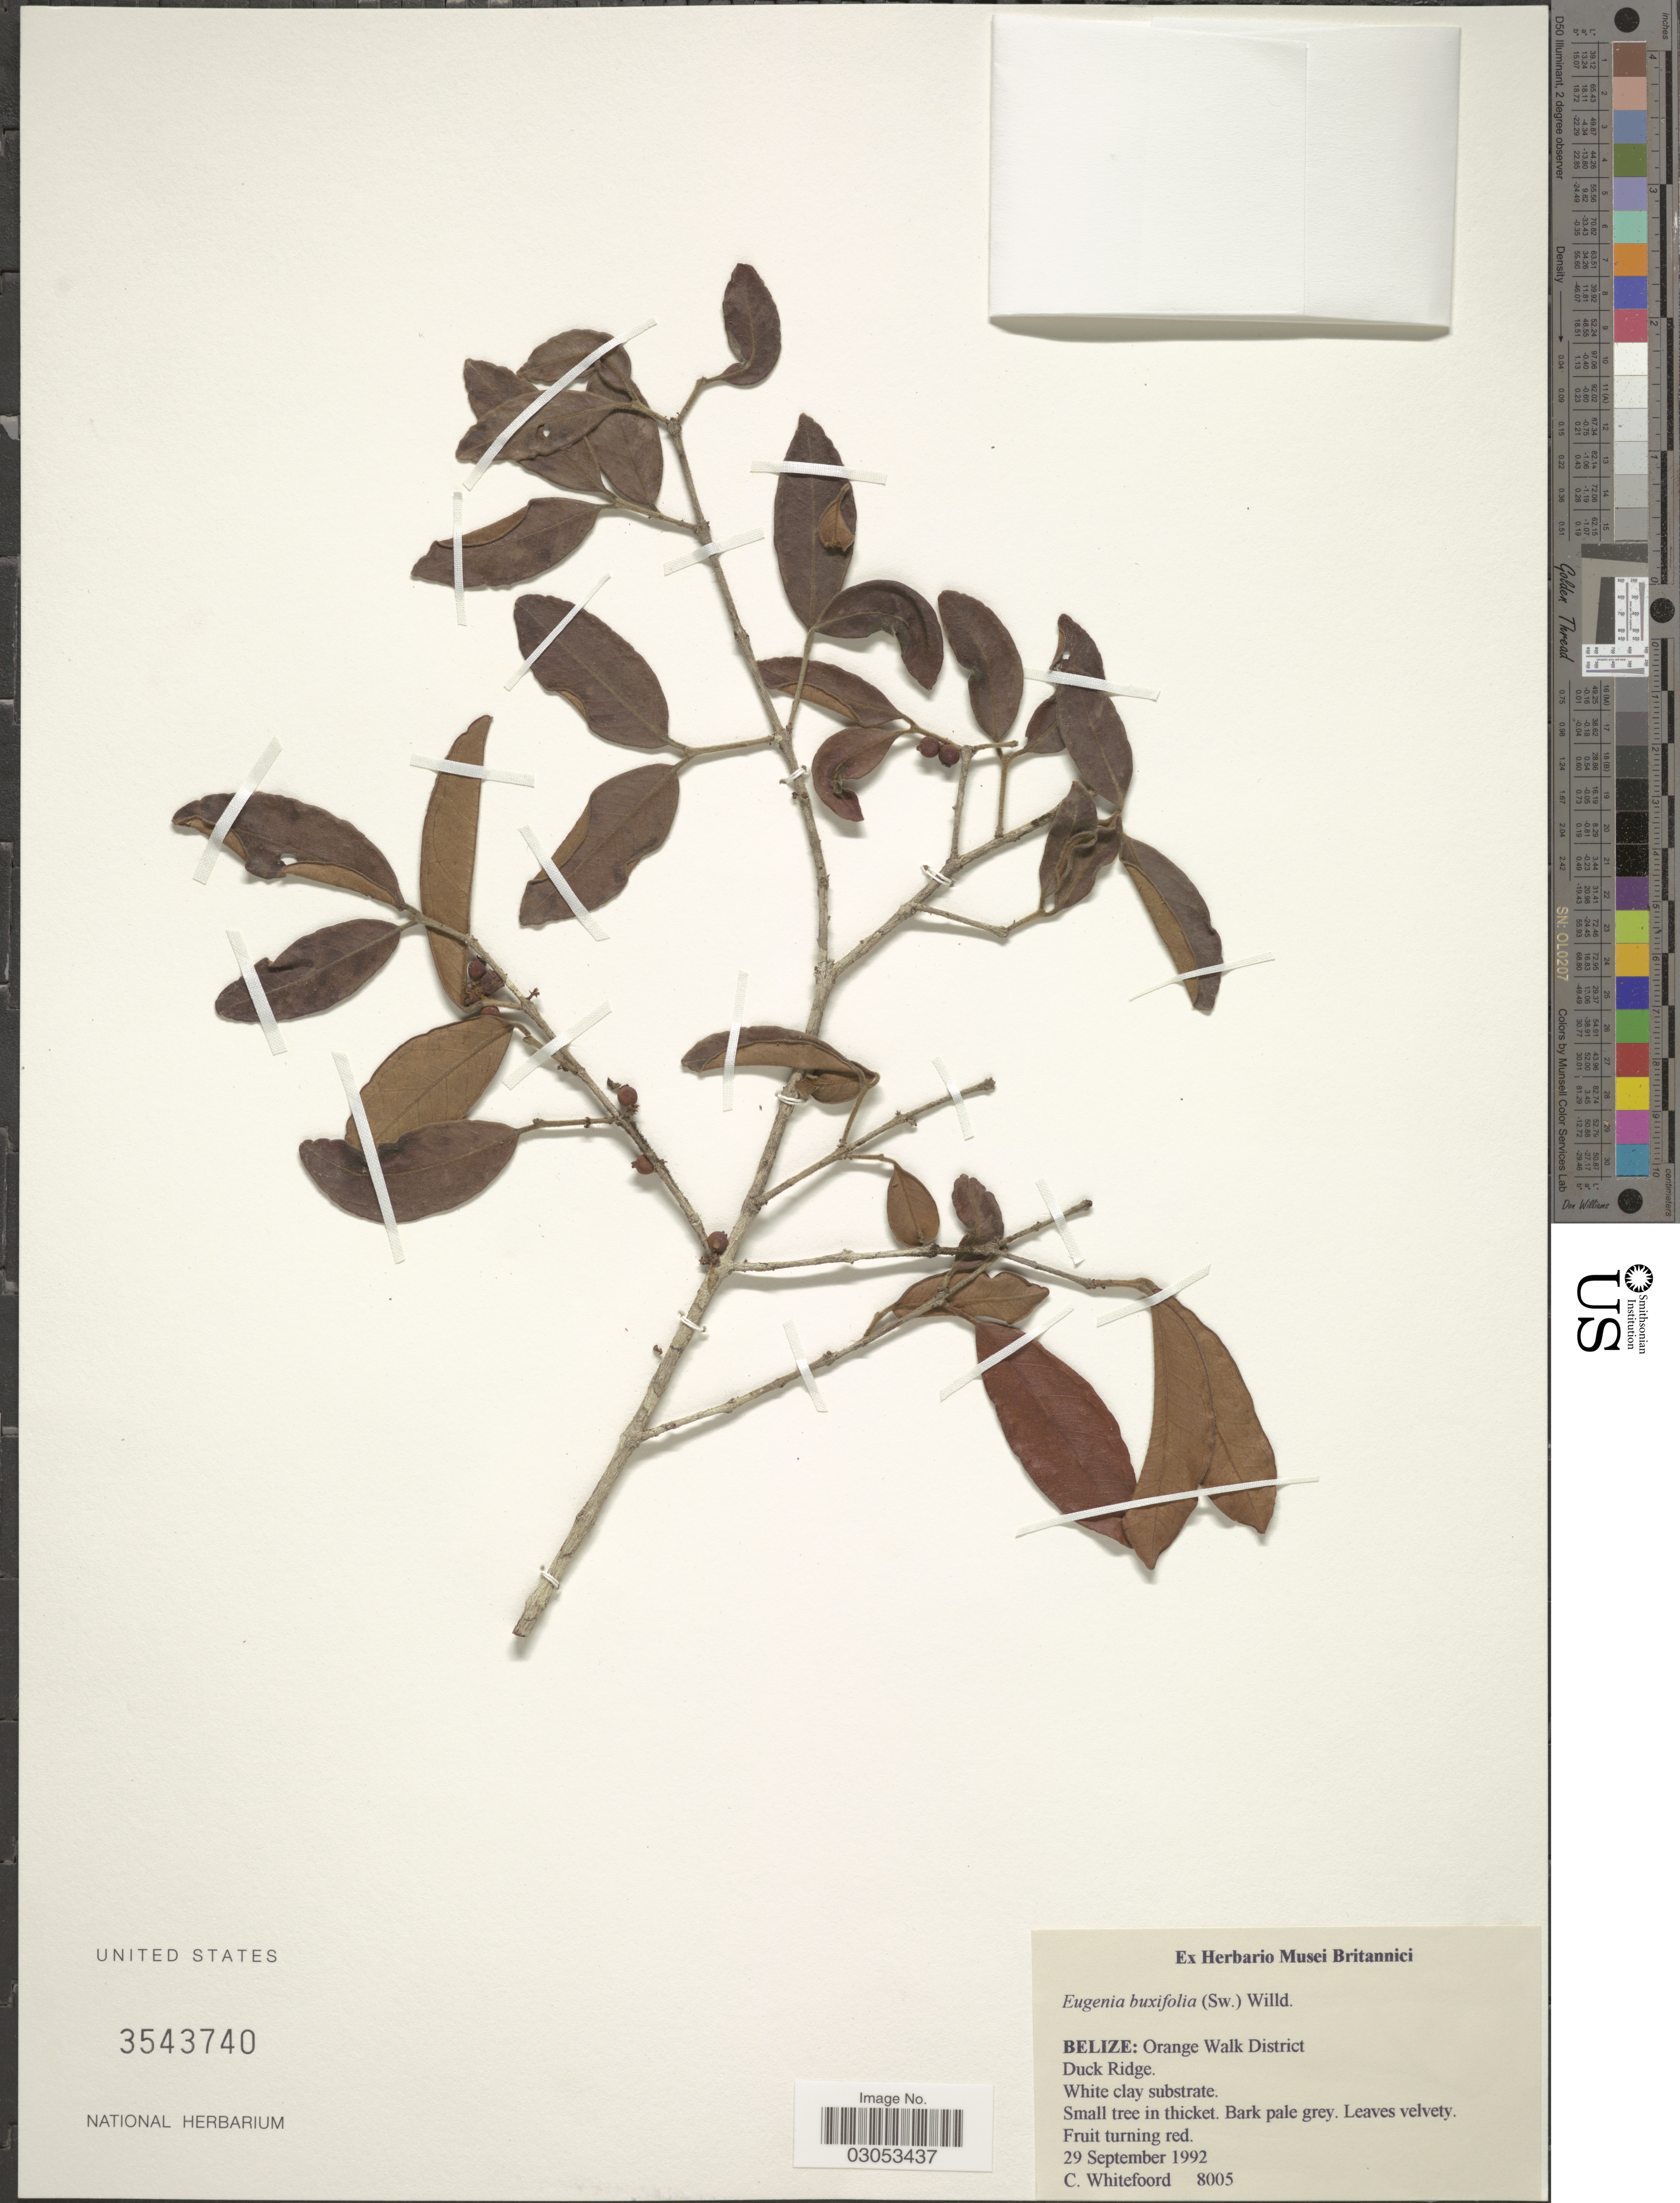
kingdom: Plantae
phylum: Tracheophyta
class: Magnoliopsida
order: Myrtales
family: Myrtaceae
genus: Eugenia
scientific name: Eugenia buxifolia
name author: (Sw.) Willd.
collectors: C. Whitefoord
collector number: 8005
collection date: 1992-09-29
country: Belize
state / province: Orange Walk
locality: Orange Walk District. Duck Ridge.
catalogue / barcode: US 3543740